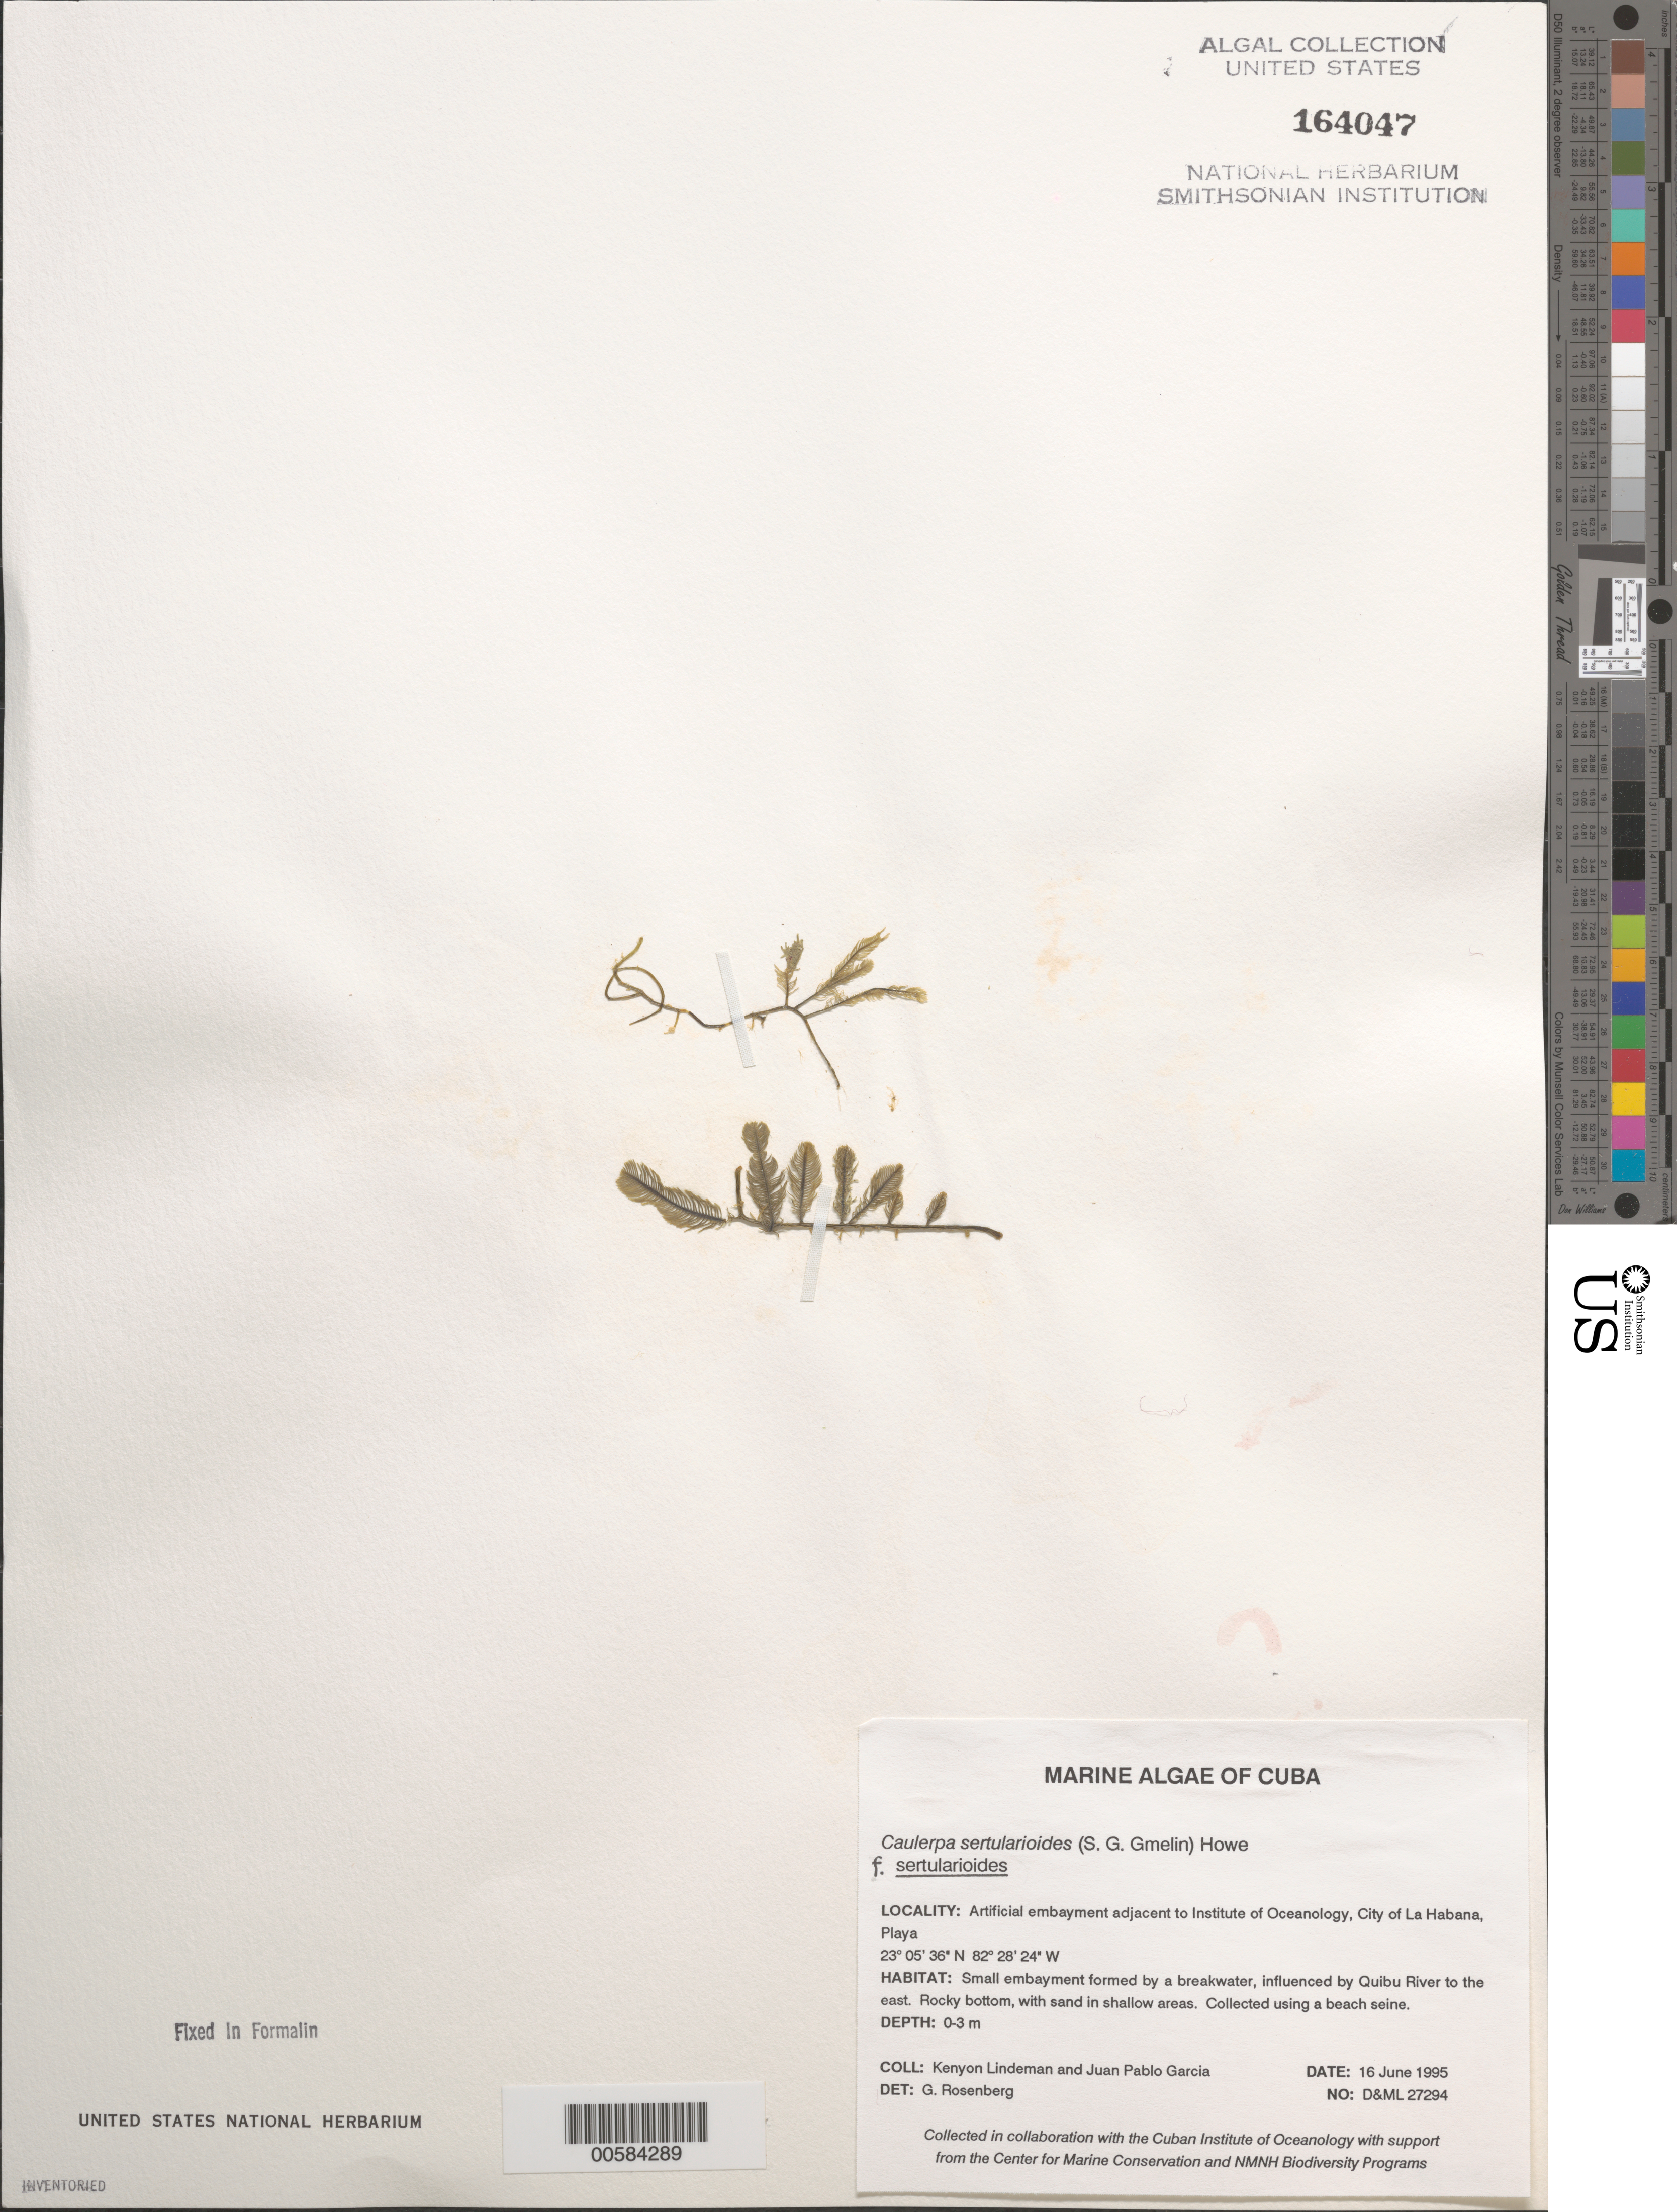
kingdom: Plantae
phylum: Chlorophyta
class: Ulvophyceae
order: Bryopsidales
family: Caulerpaceae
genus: Caulerpa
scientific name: Caulerpa sertularioides f. sertularioides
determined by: Rosenberg, G.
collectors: K. Lindeman & J. P. Garcia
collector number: D&ML 27294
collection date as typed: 16 Jun 1995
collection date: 1995-06-16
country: Cuba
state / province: La Habana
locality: La habana, by institute of oceanology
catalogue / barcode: US 164047